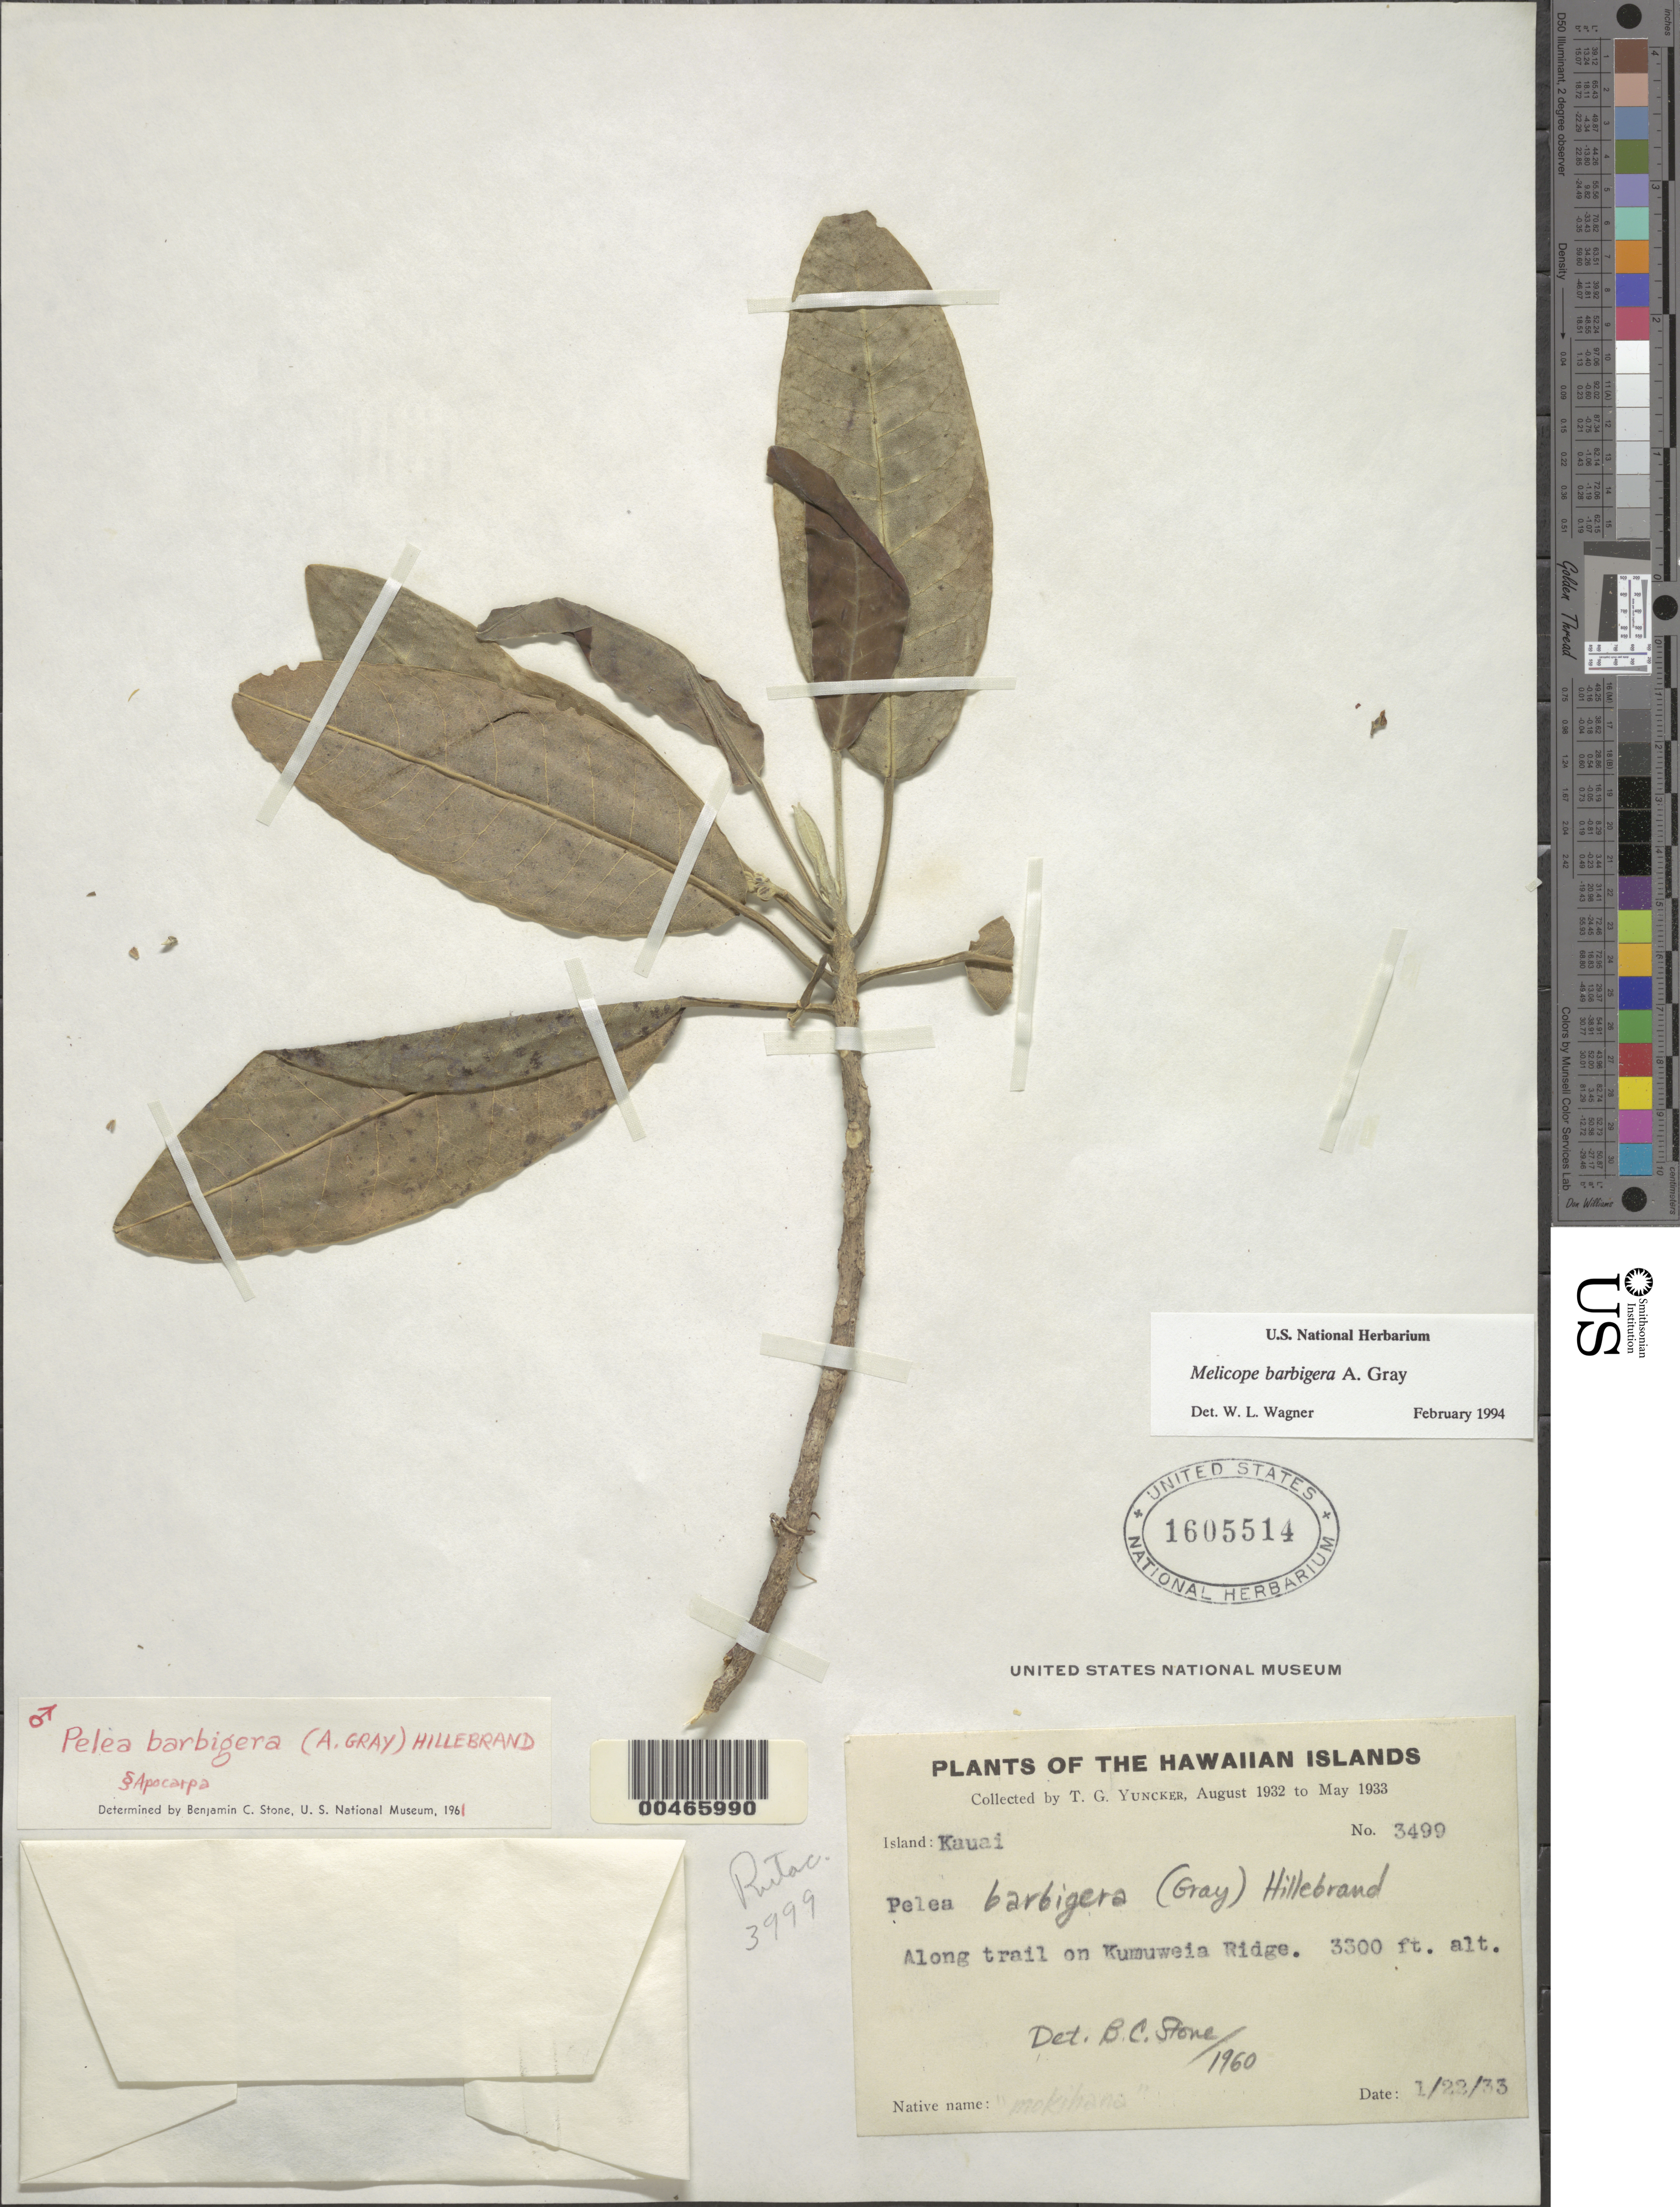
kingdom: Plantae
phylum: Tracheophyta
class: Magnoliopsida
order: Sapindales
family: Rutaceae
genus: Melicope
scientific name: Melicope barbigera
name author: A. Gray in Wilkes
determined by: Wagner, W. L., (BOT), Smithsonian Institution - National Museum of Natural History (UNITED STATES)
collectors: T. G. Yuncker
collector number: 3499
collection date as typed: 22 Jan 1933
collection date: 1933-01-22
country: United States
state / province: Hawaii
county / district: Kauai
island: Kaua'i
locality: Along trail on Kumuweia Ridge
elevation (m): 1006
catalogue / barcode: US 1605514